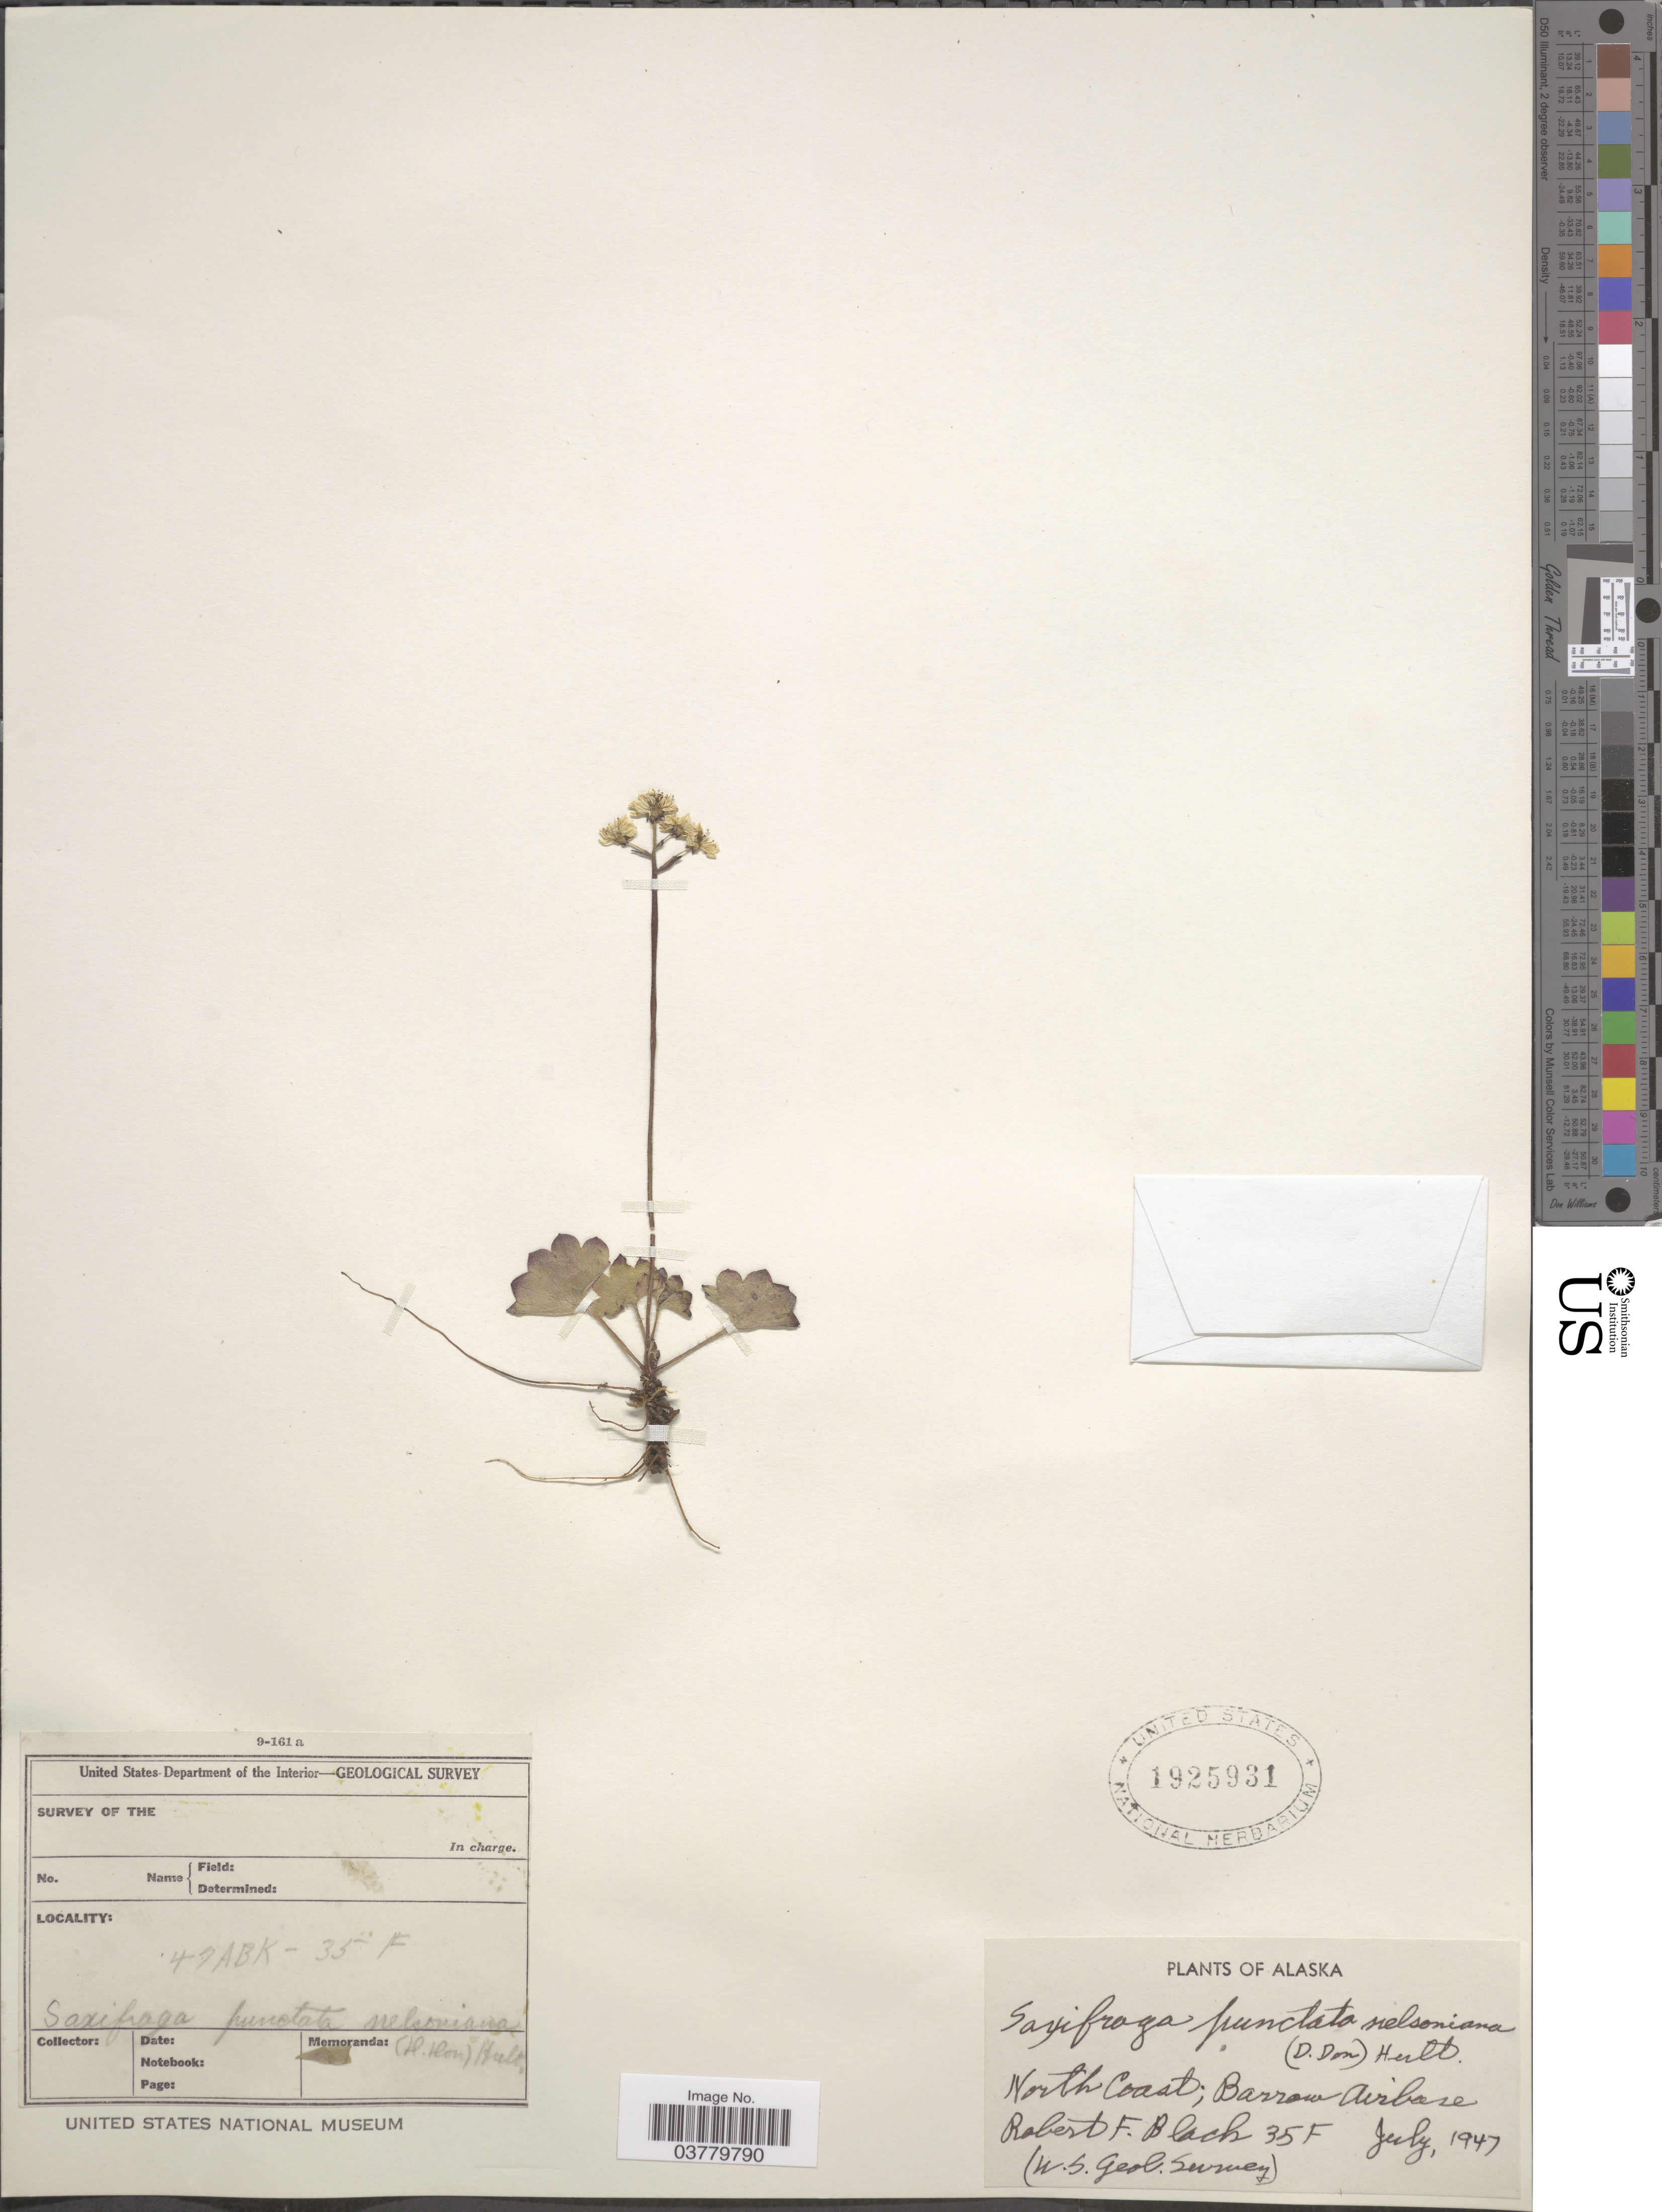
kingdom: Plantae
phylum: Tracheophyta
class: Magnoliopsida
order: Saxifragales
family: Saxifragaceae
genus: Micranthes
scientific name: Micranthes nelsoniana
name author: (D. Don) Small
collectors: R. F. Black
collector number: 47ABK-?35F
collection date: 1947-07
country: United States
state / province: Alaska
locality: North Coast; Barrow Airbase.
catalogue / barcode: US 1925931